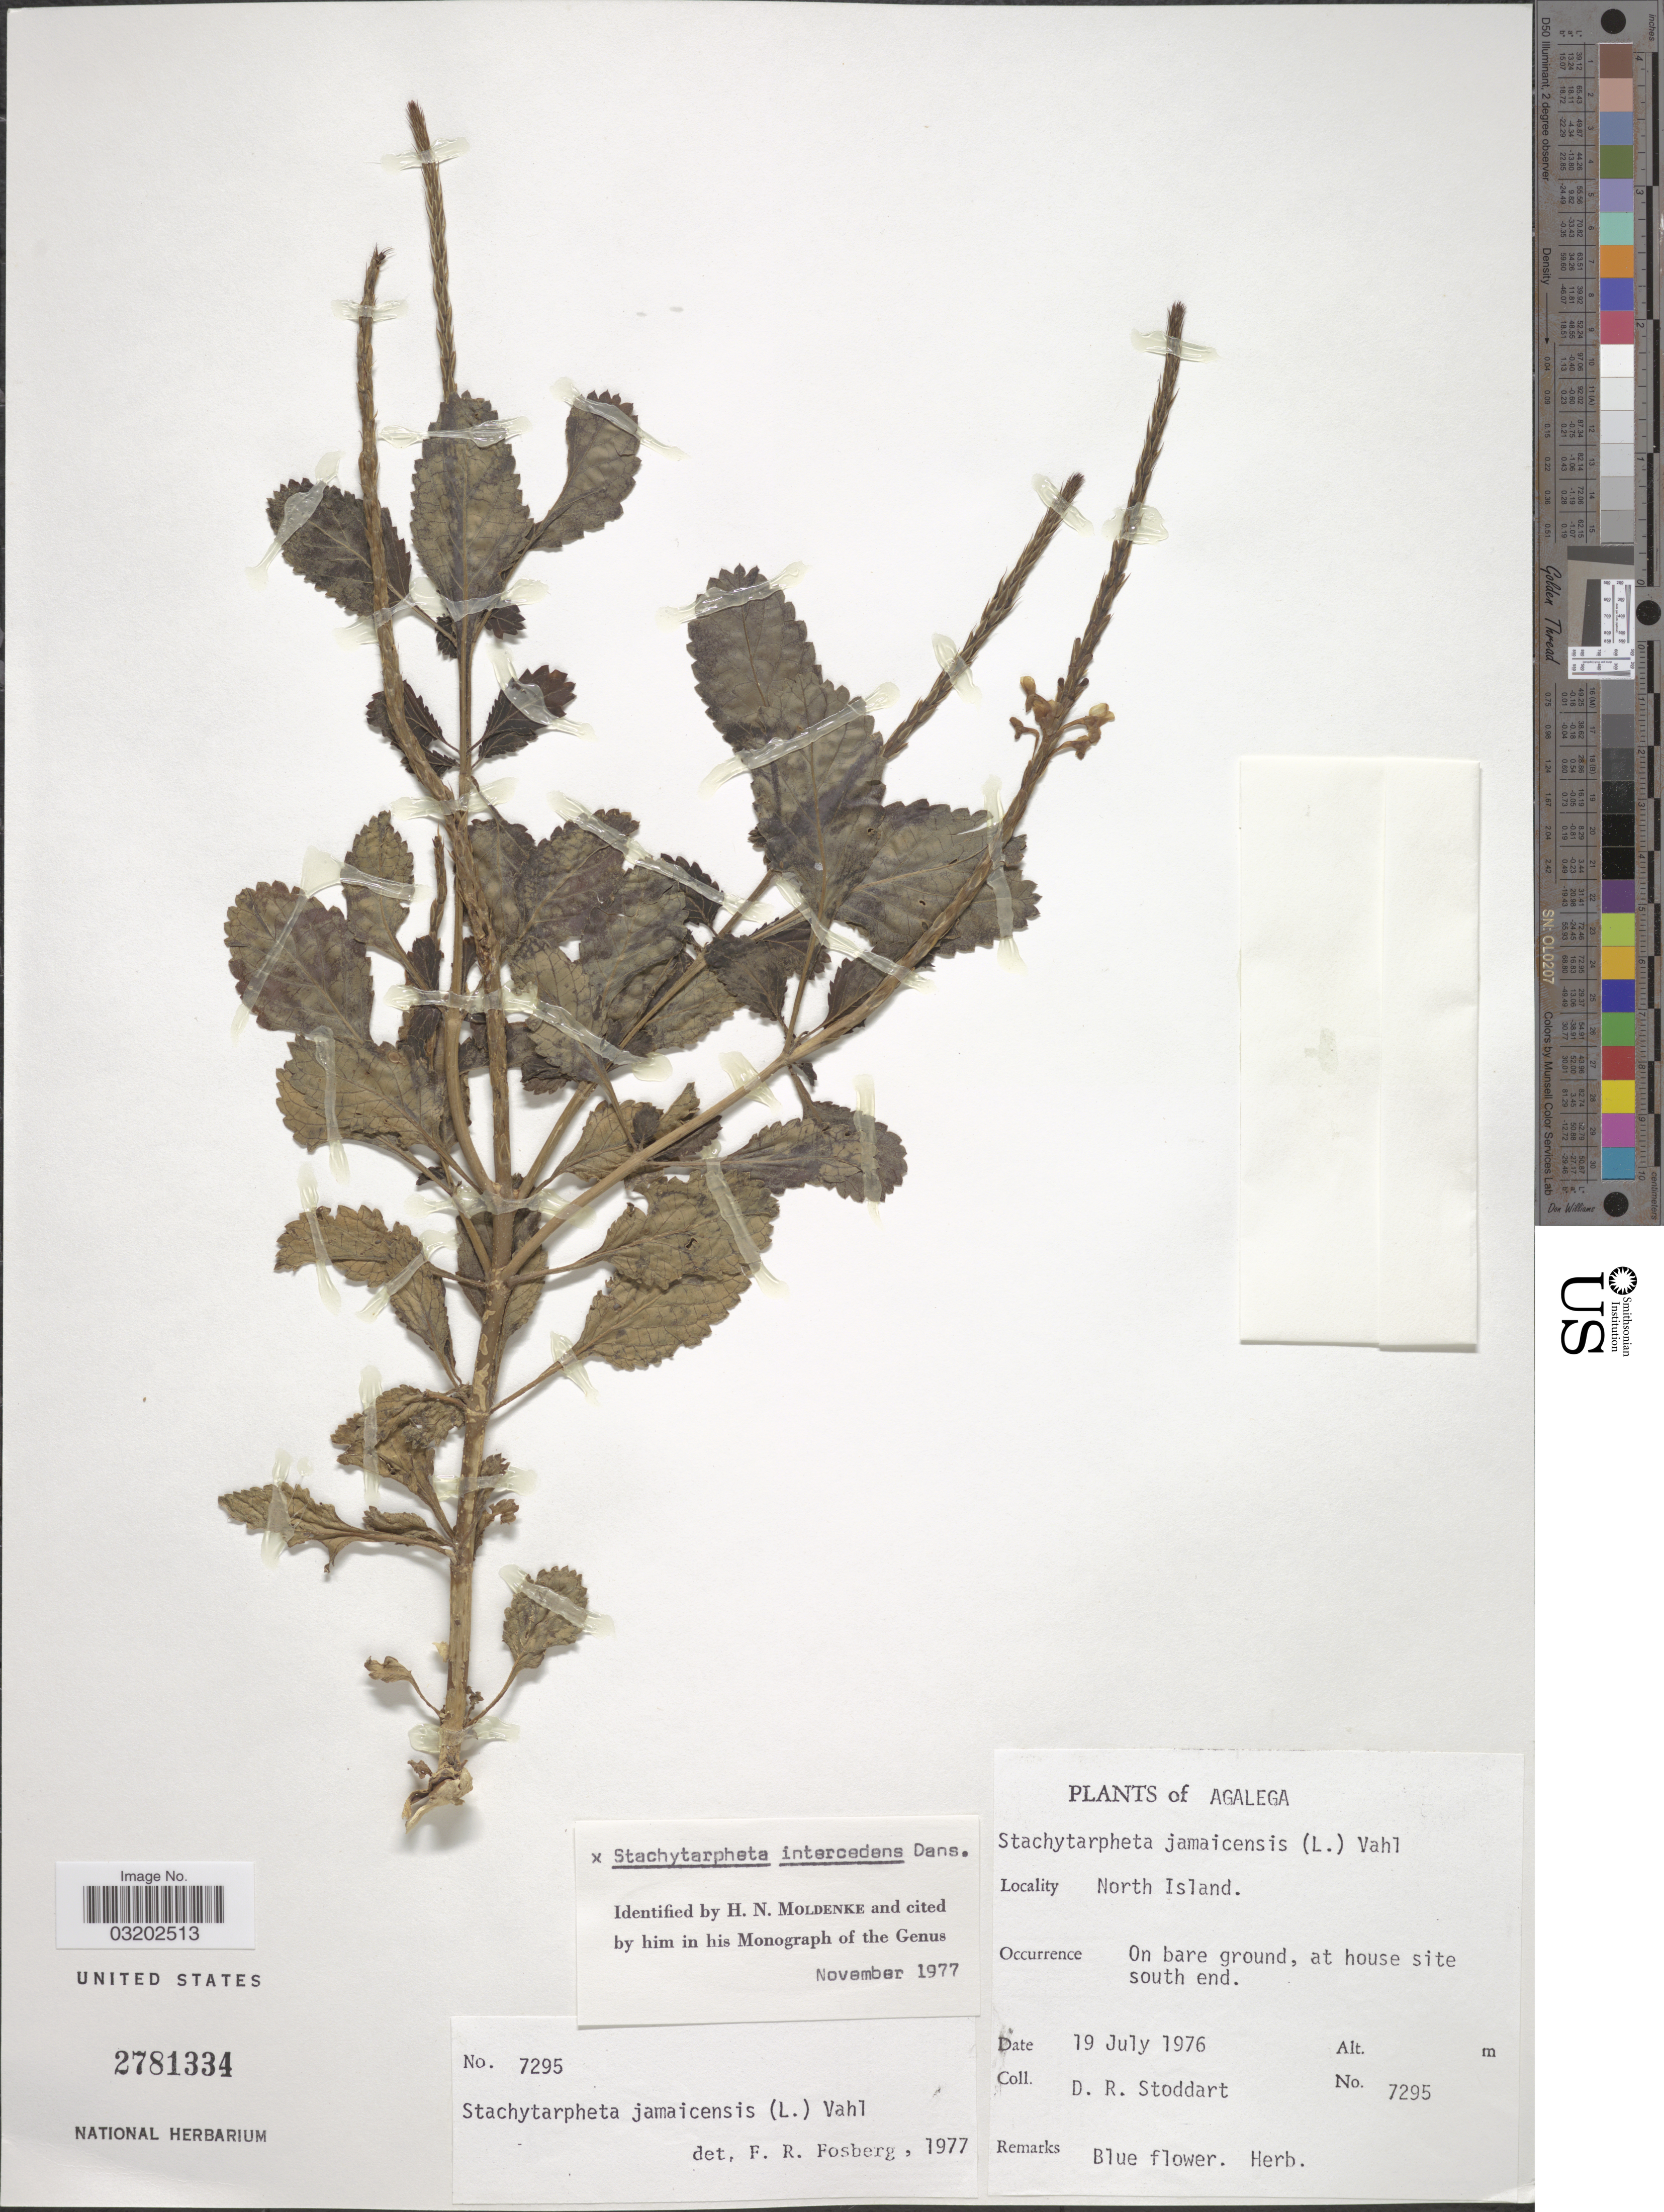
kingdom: Plantae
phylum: Tracheophyta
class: Magnoliopsida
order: Lamiales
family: Verbenaceae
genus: Stachytarpheta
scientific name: Stachytarpheta x intercedens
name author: Danser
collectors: D. R. Stoddart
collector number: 7295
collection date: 1976-07-19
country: Mauritius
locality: Agalega, North Island.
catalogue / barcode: US 2781334